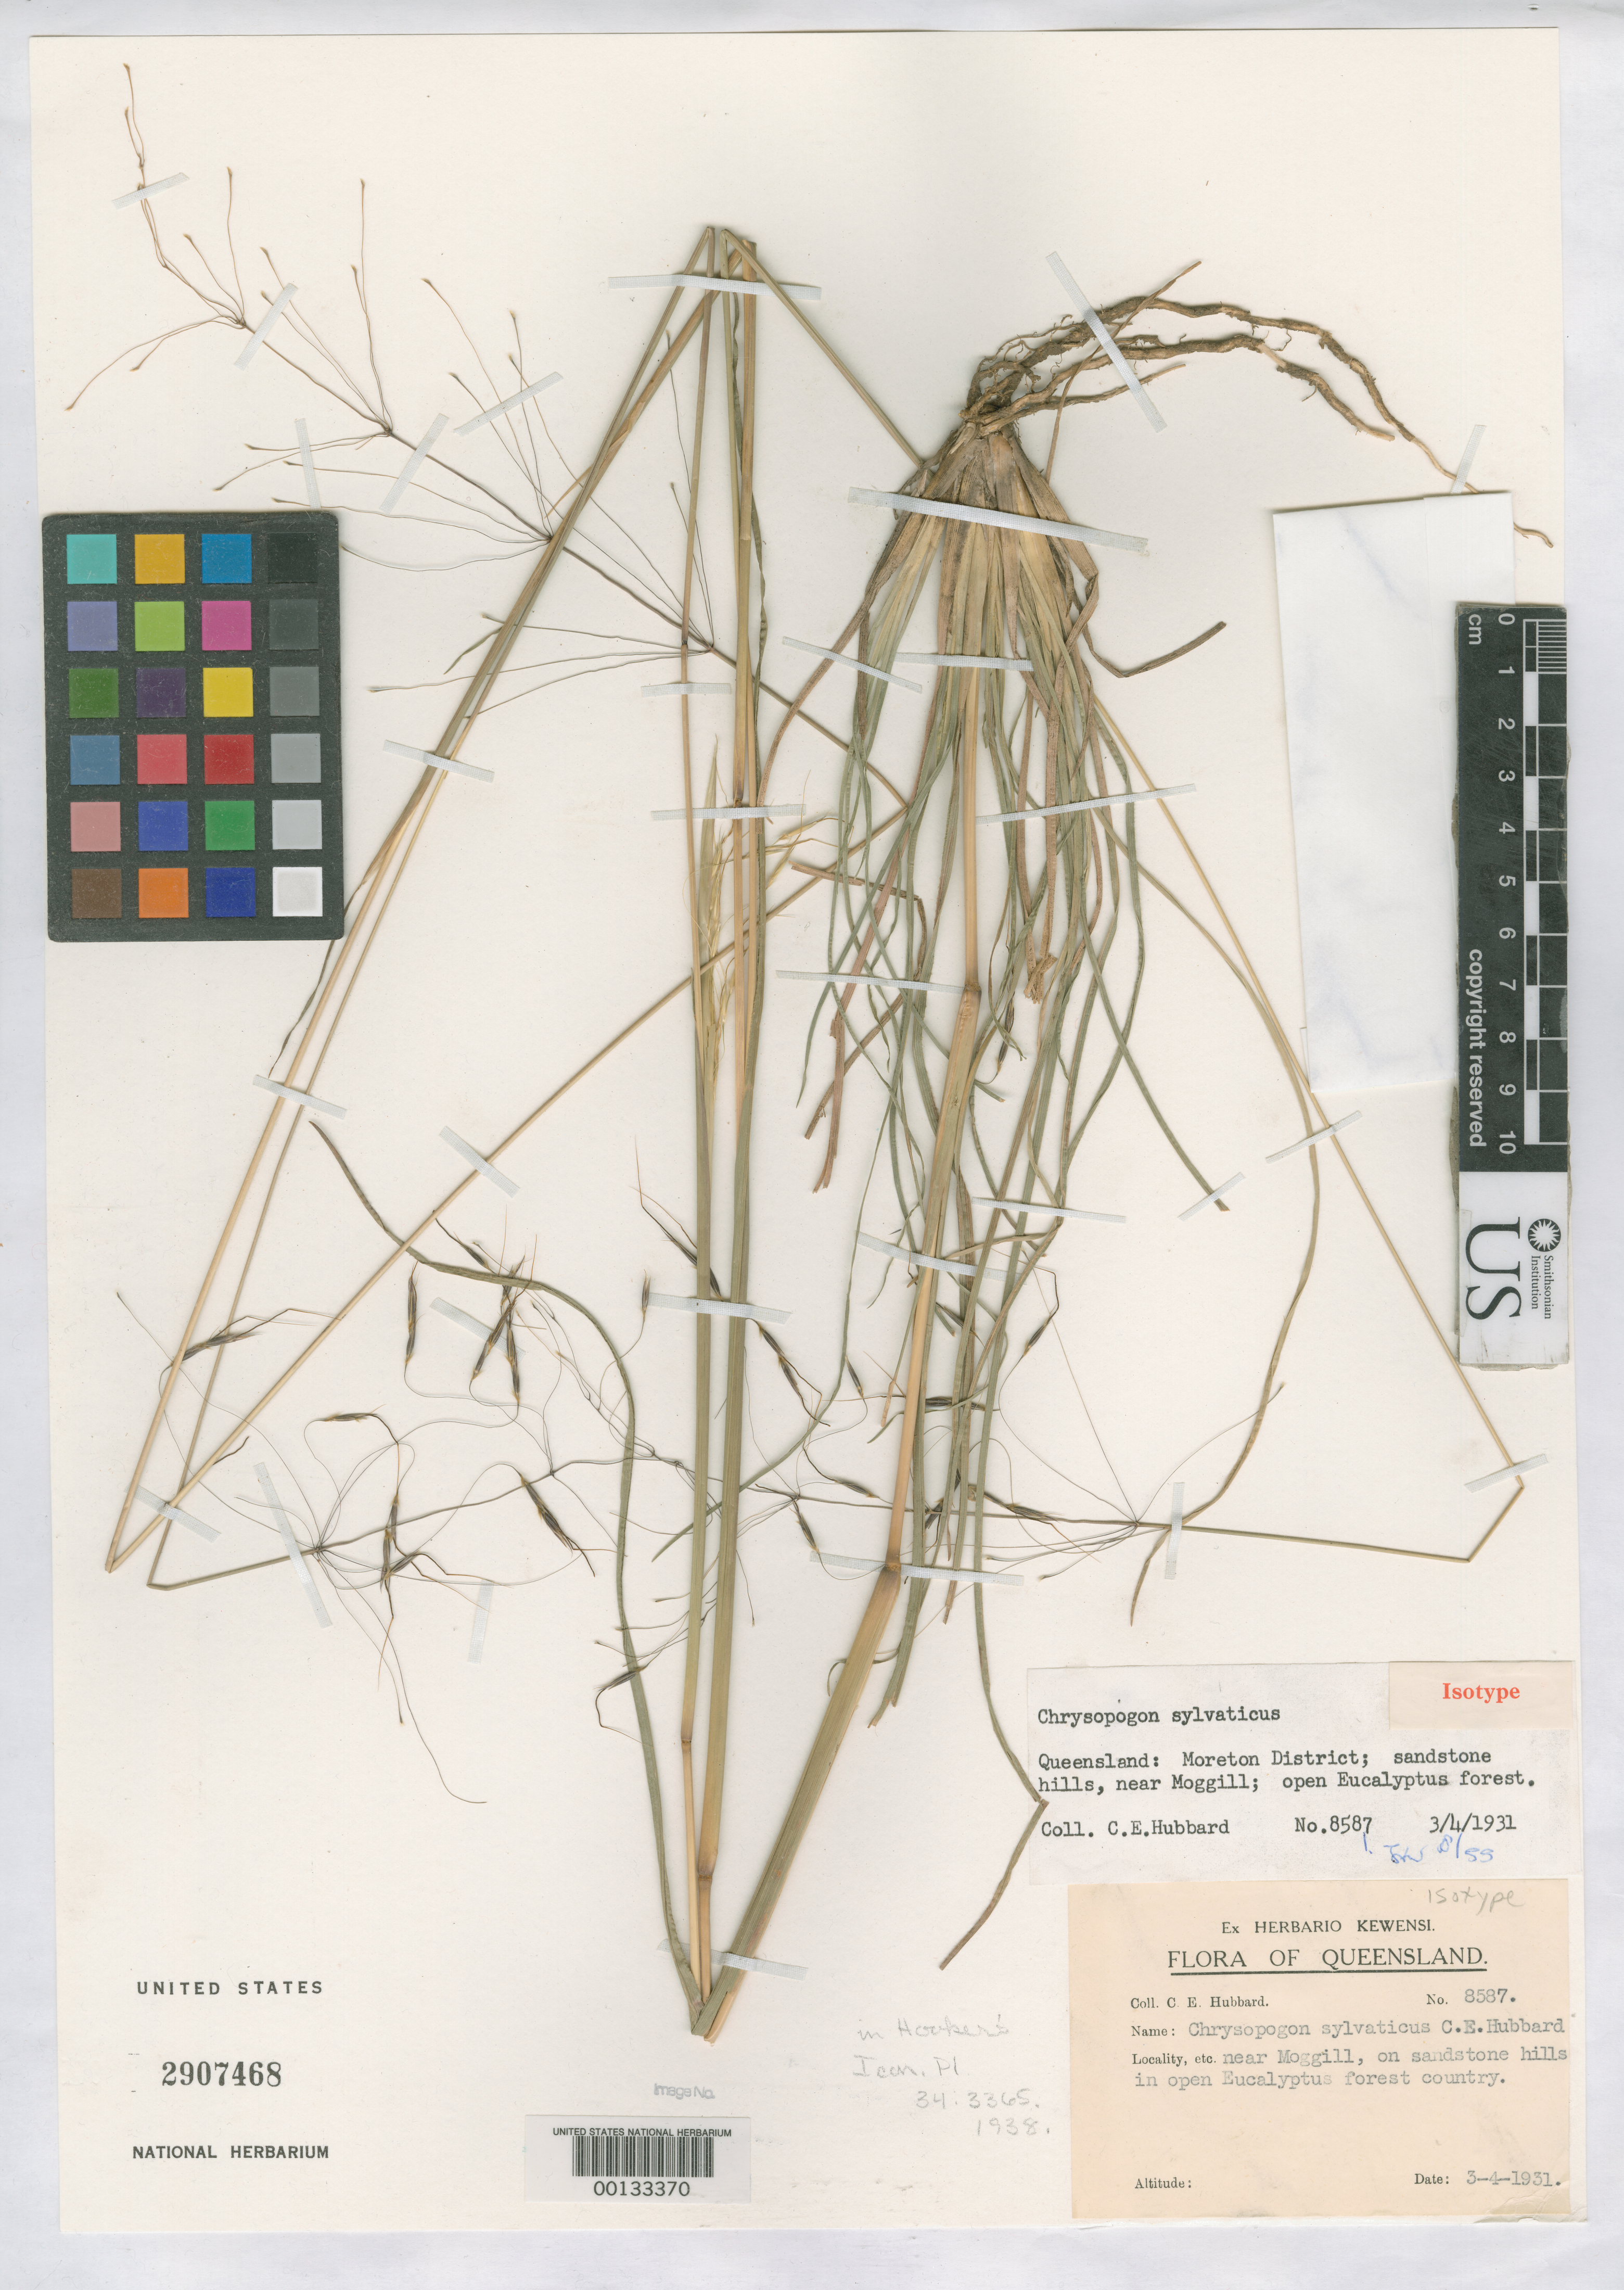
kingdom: Plantae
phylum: Tracheophyta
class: Liliopsida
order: Poales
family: Poaceae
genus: Chrysopogon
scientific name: Chrysopogon sylvaticus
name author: C.E. Hubb.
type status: Isotype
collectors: C. E. Hubbard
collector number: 8587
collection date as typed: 03 Apr 1931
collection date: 1931-04-03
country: Australia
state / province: Queensland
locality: Near Moggill.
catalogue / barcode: US 2907468